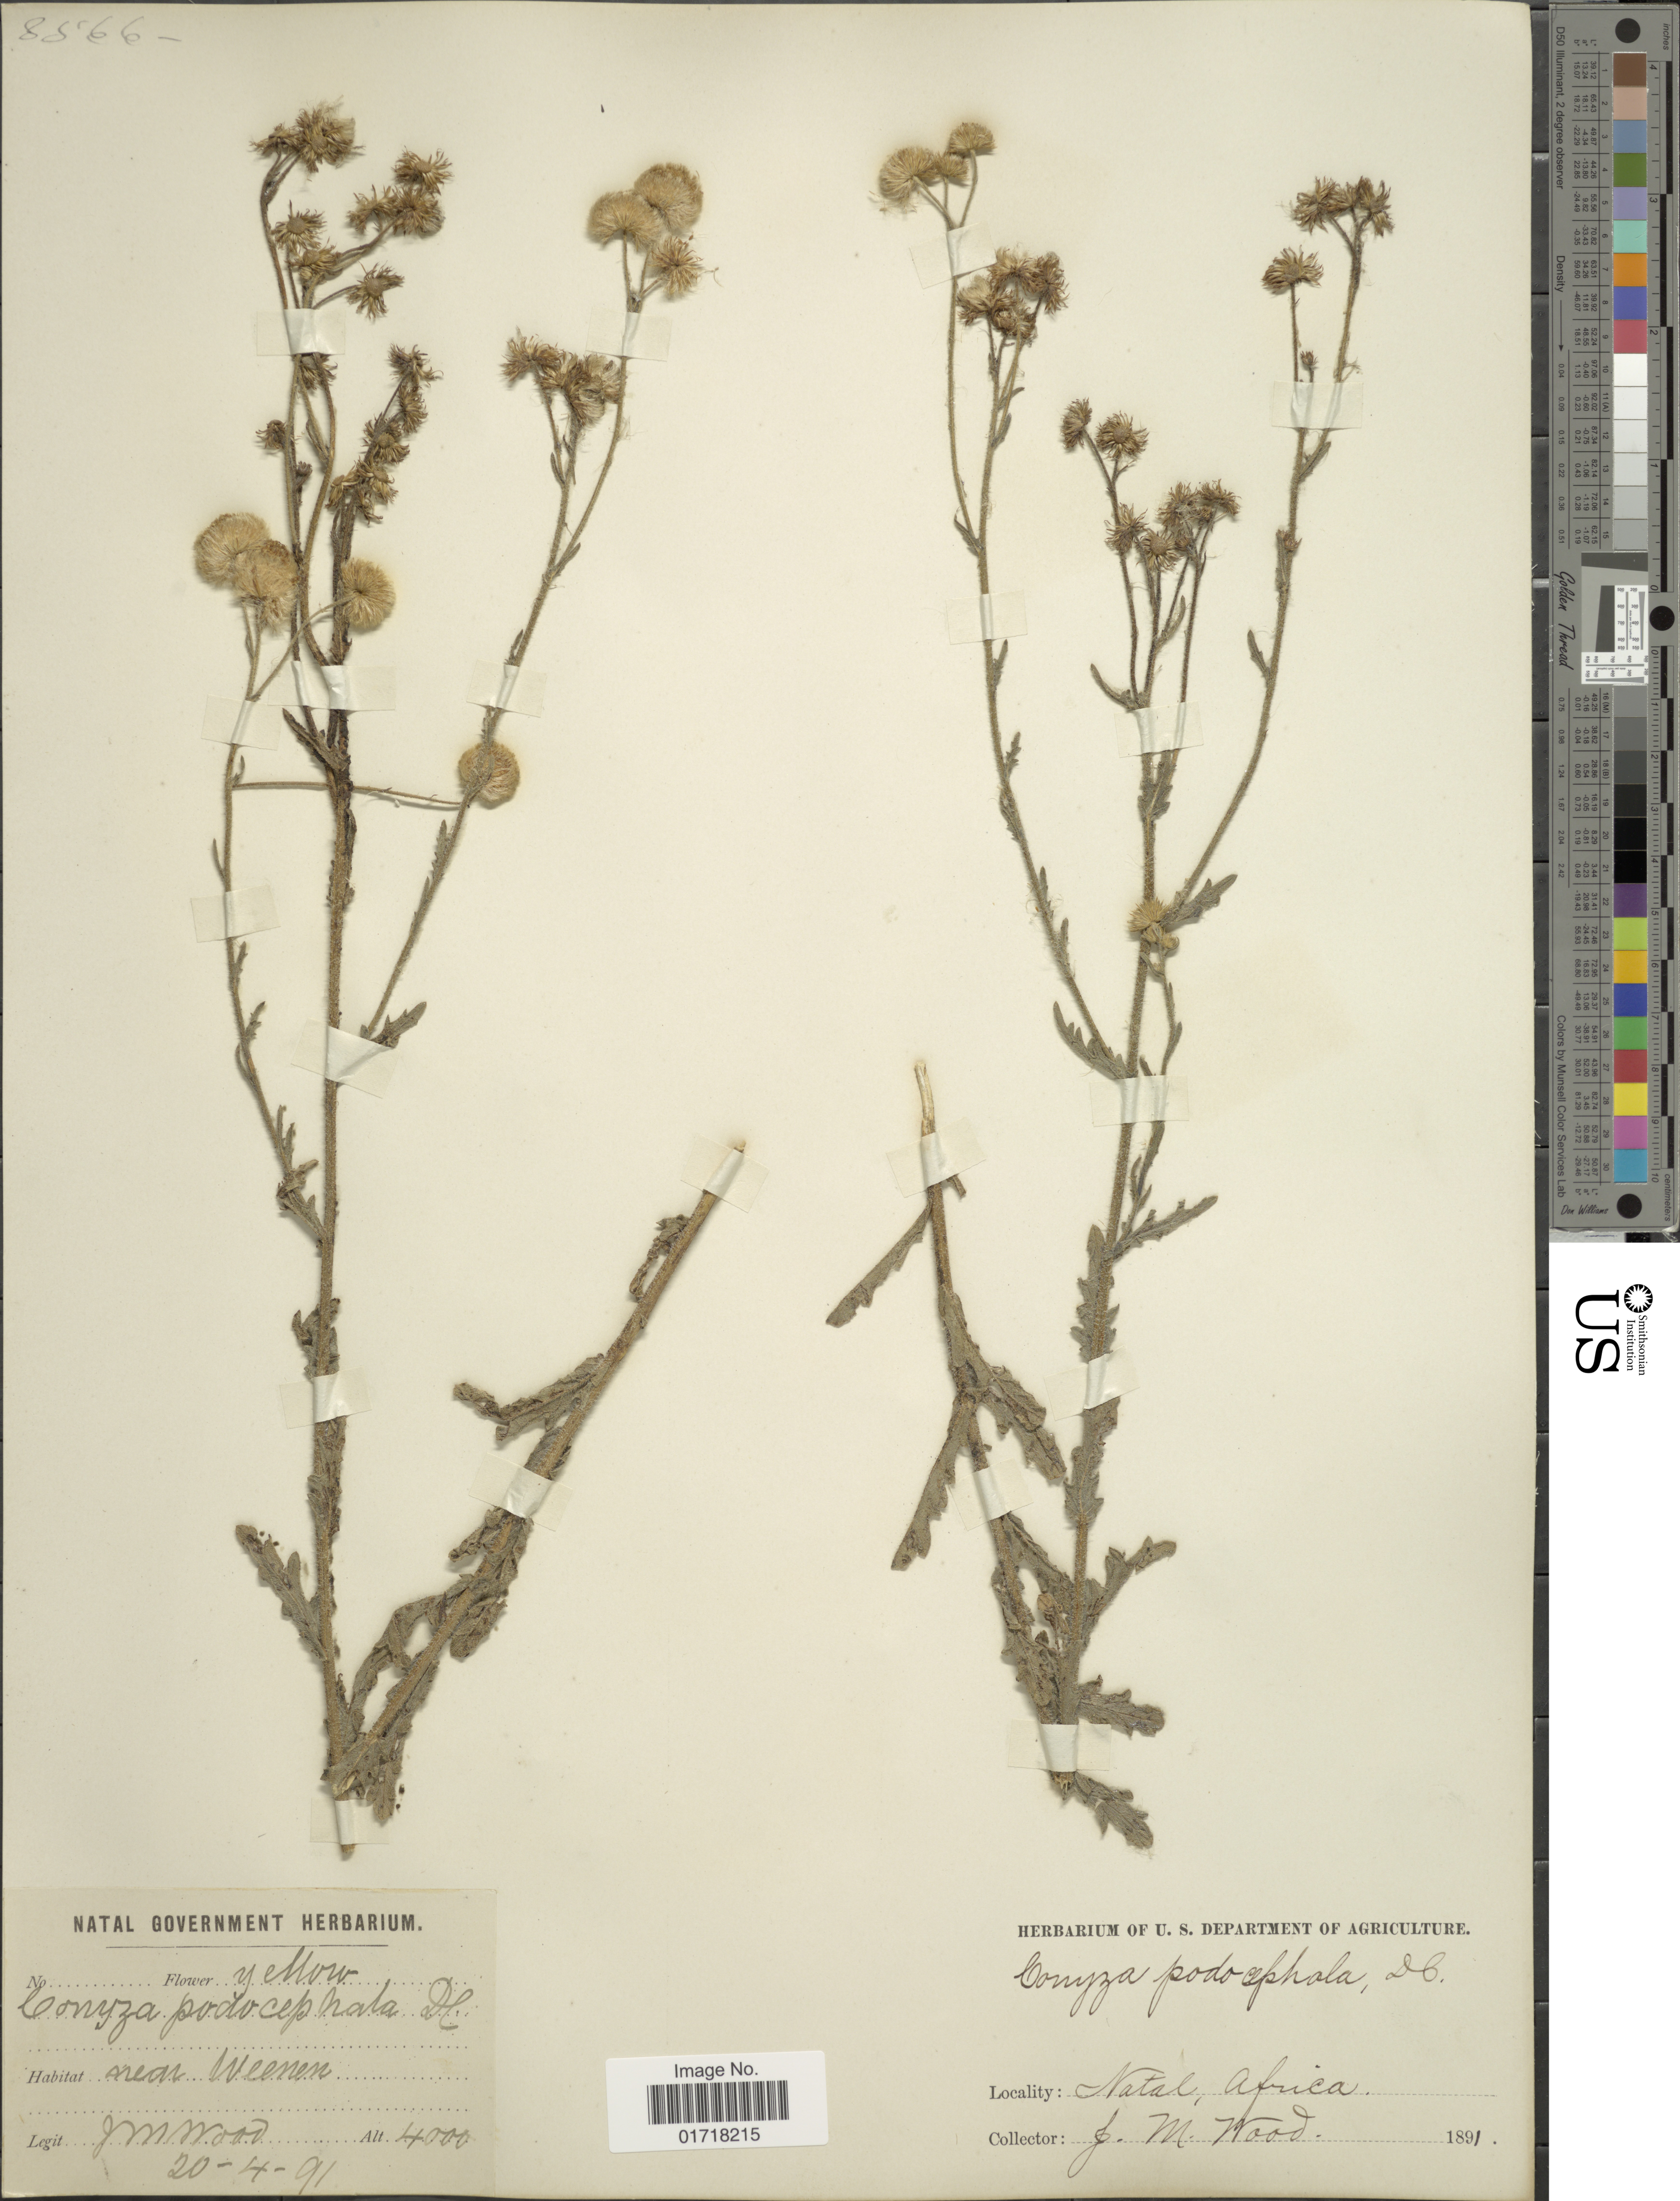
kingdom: Plantae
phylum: Tracheophyta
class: Magnoliopsida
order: Asterales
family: Asteraceae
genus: Conyza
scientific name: Conyza podocephala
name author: DC.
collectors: J. M. Wood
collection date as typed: Transcribed d/m/y: 20/4/91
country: South Africa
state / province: KwaZulu-Natal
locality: Near Weenen, Natal, Africa